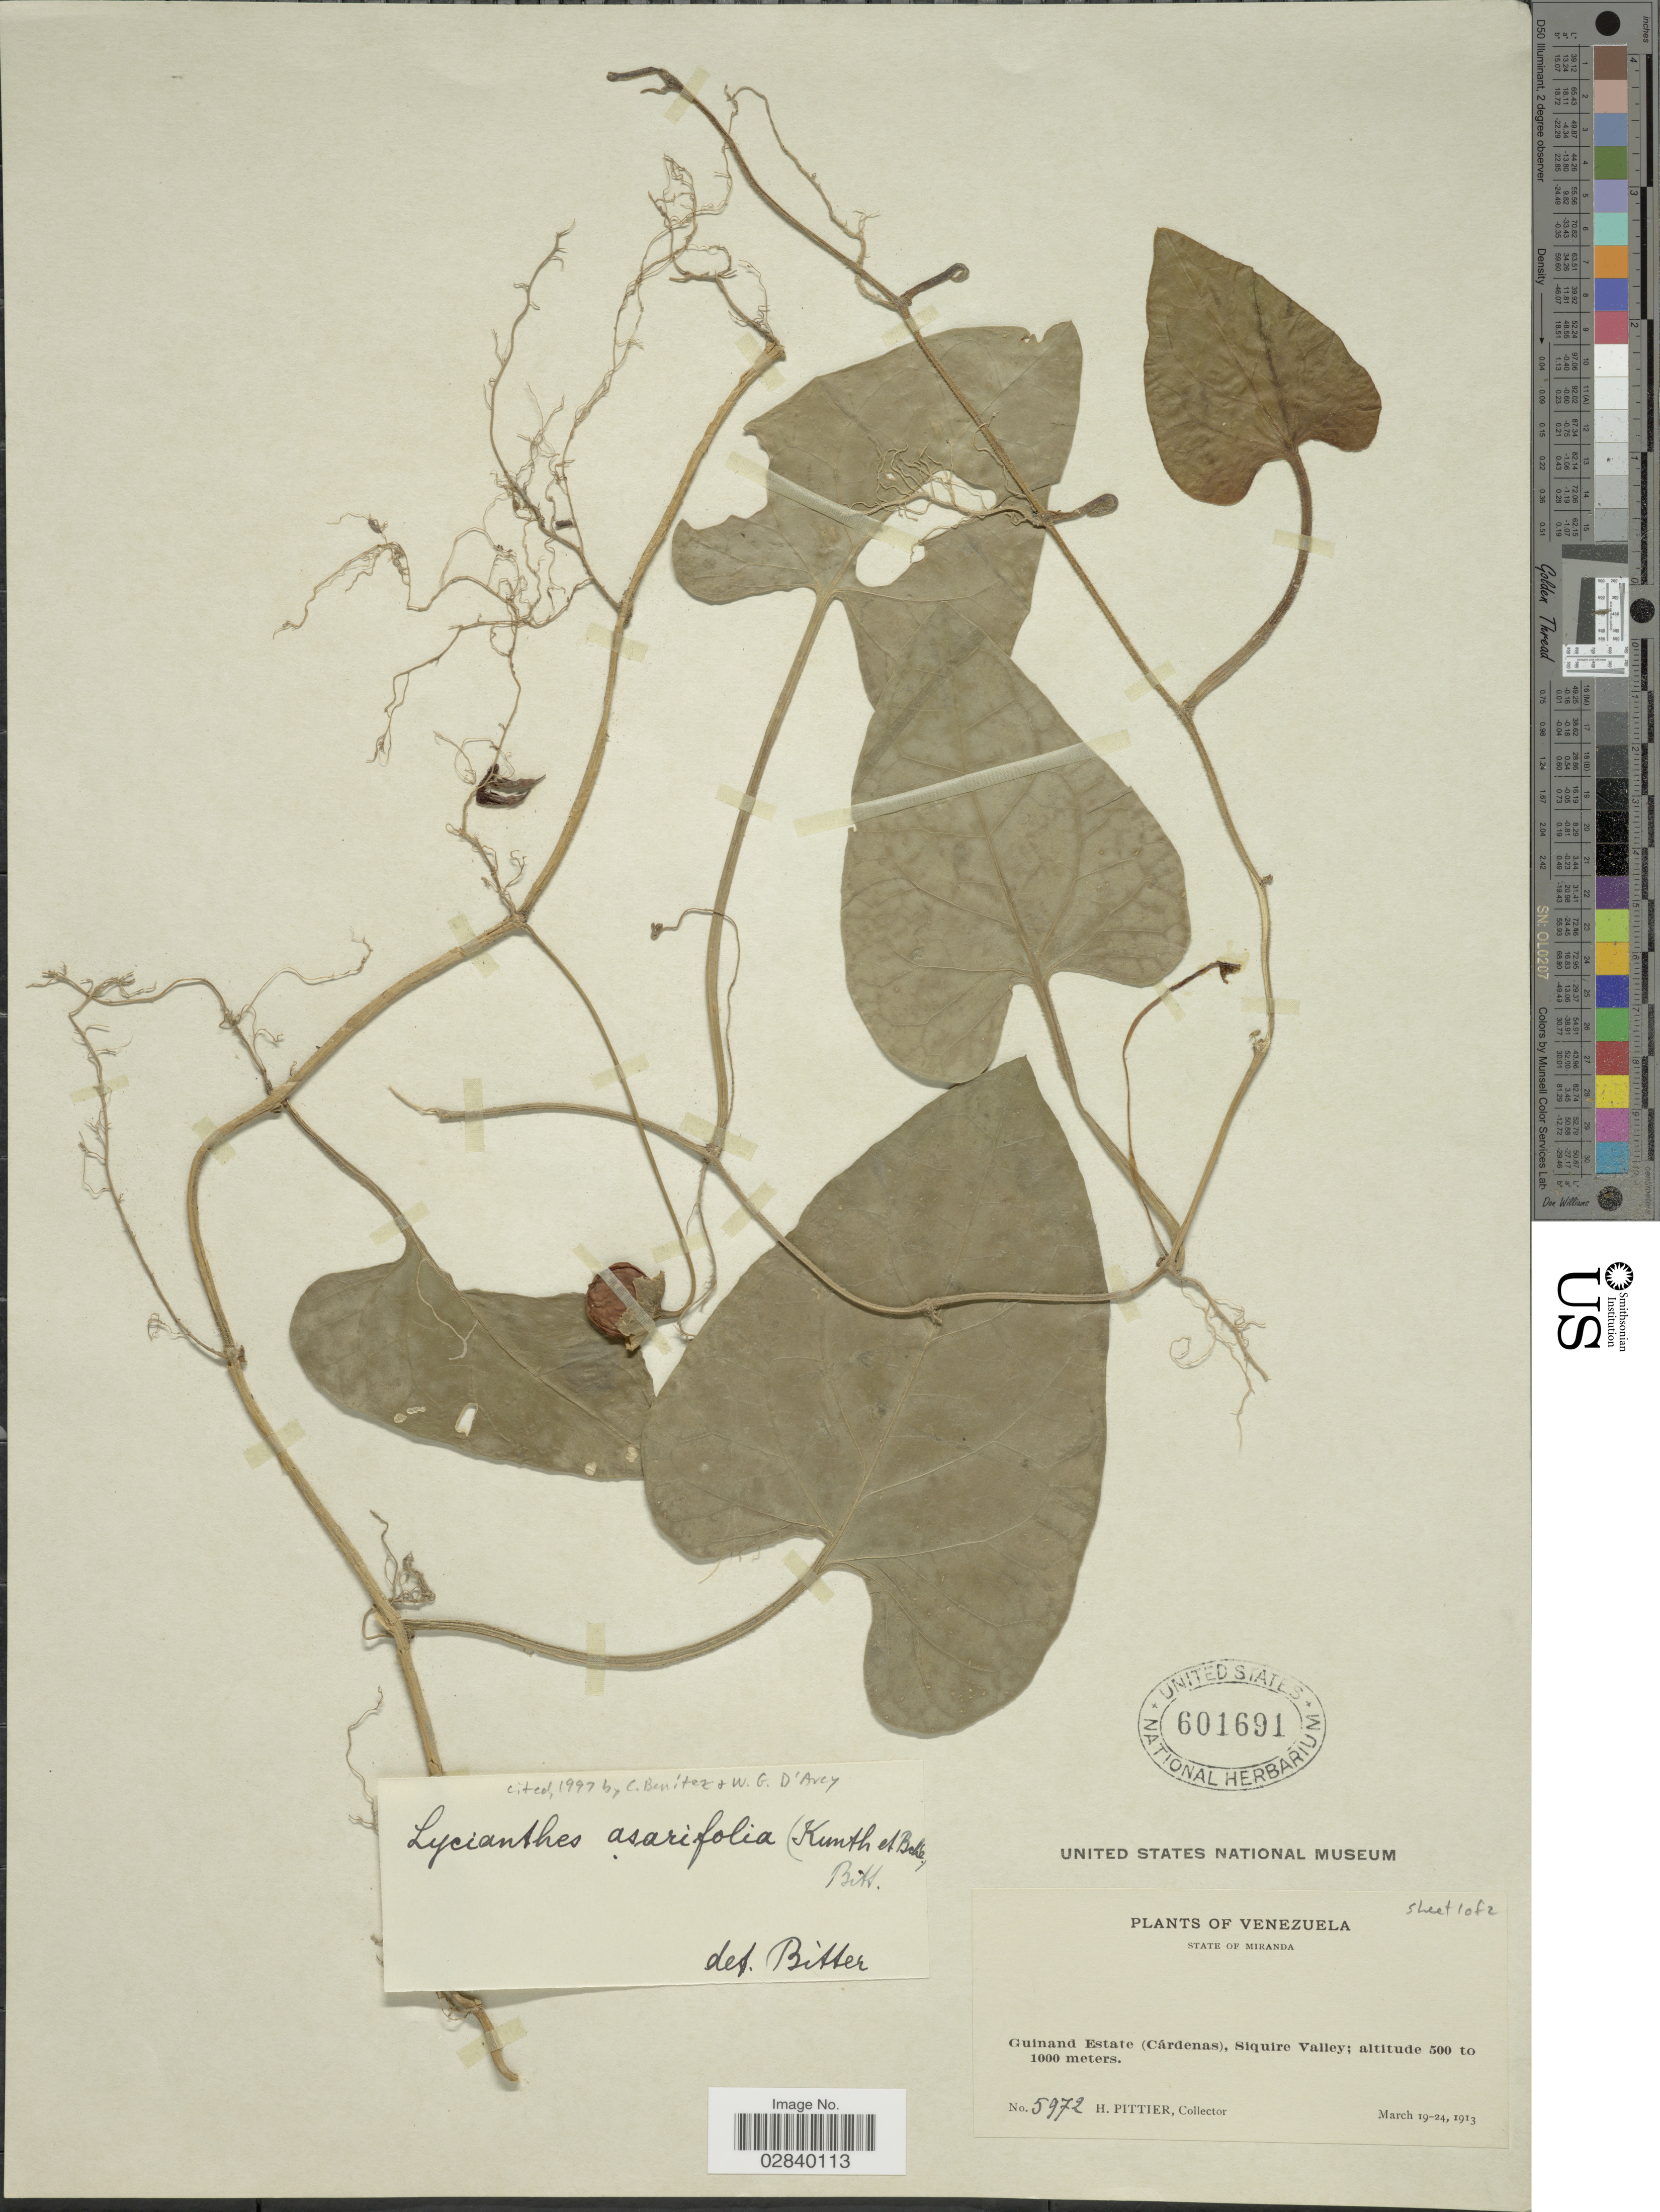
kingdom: Plantae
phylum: Tracheophyta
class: Magnoliopsida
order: Solanales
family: Solanaceae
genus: Lycianthes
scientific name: Lycianthes asarifolia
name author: (Kunth & C.D. Bouché) Bitter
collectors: H. F. Pittier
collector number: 5972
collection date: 1913-03-19/1913-03-24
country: Venezuela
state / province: Miranda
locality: Guinand Estate (Cárdenas), Siquire Valley.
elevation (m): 500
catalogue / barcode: US 601961